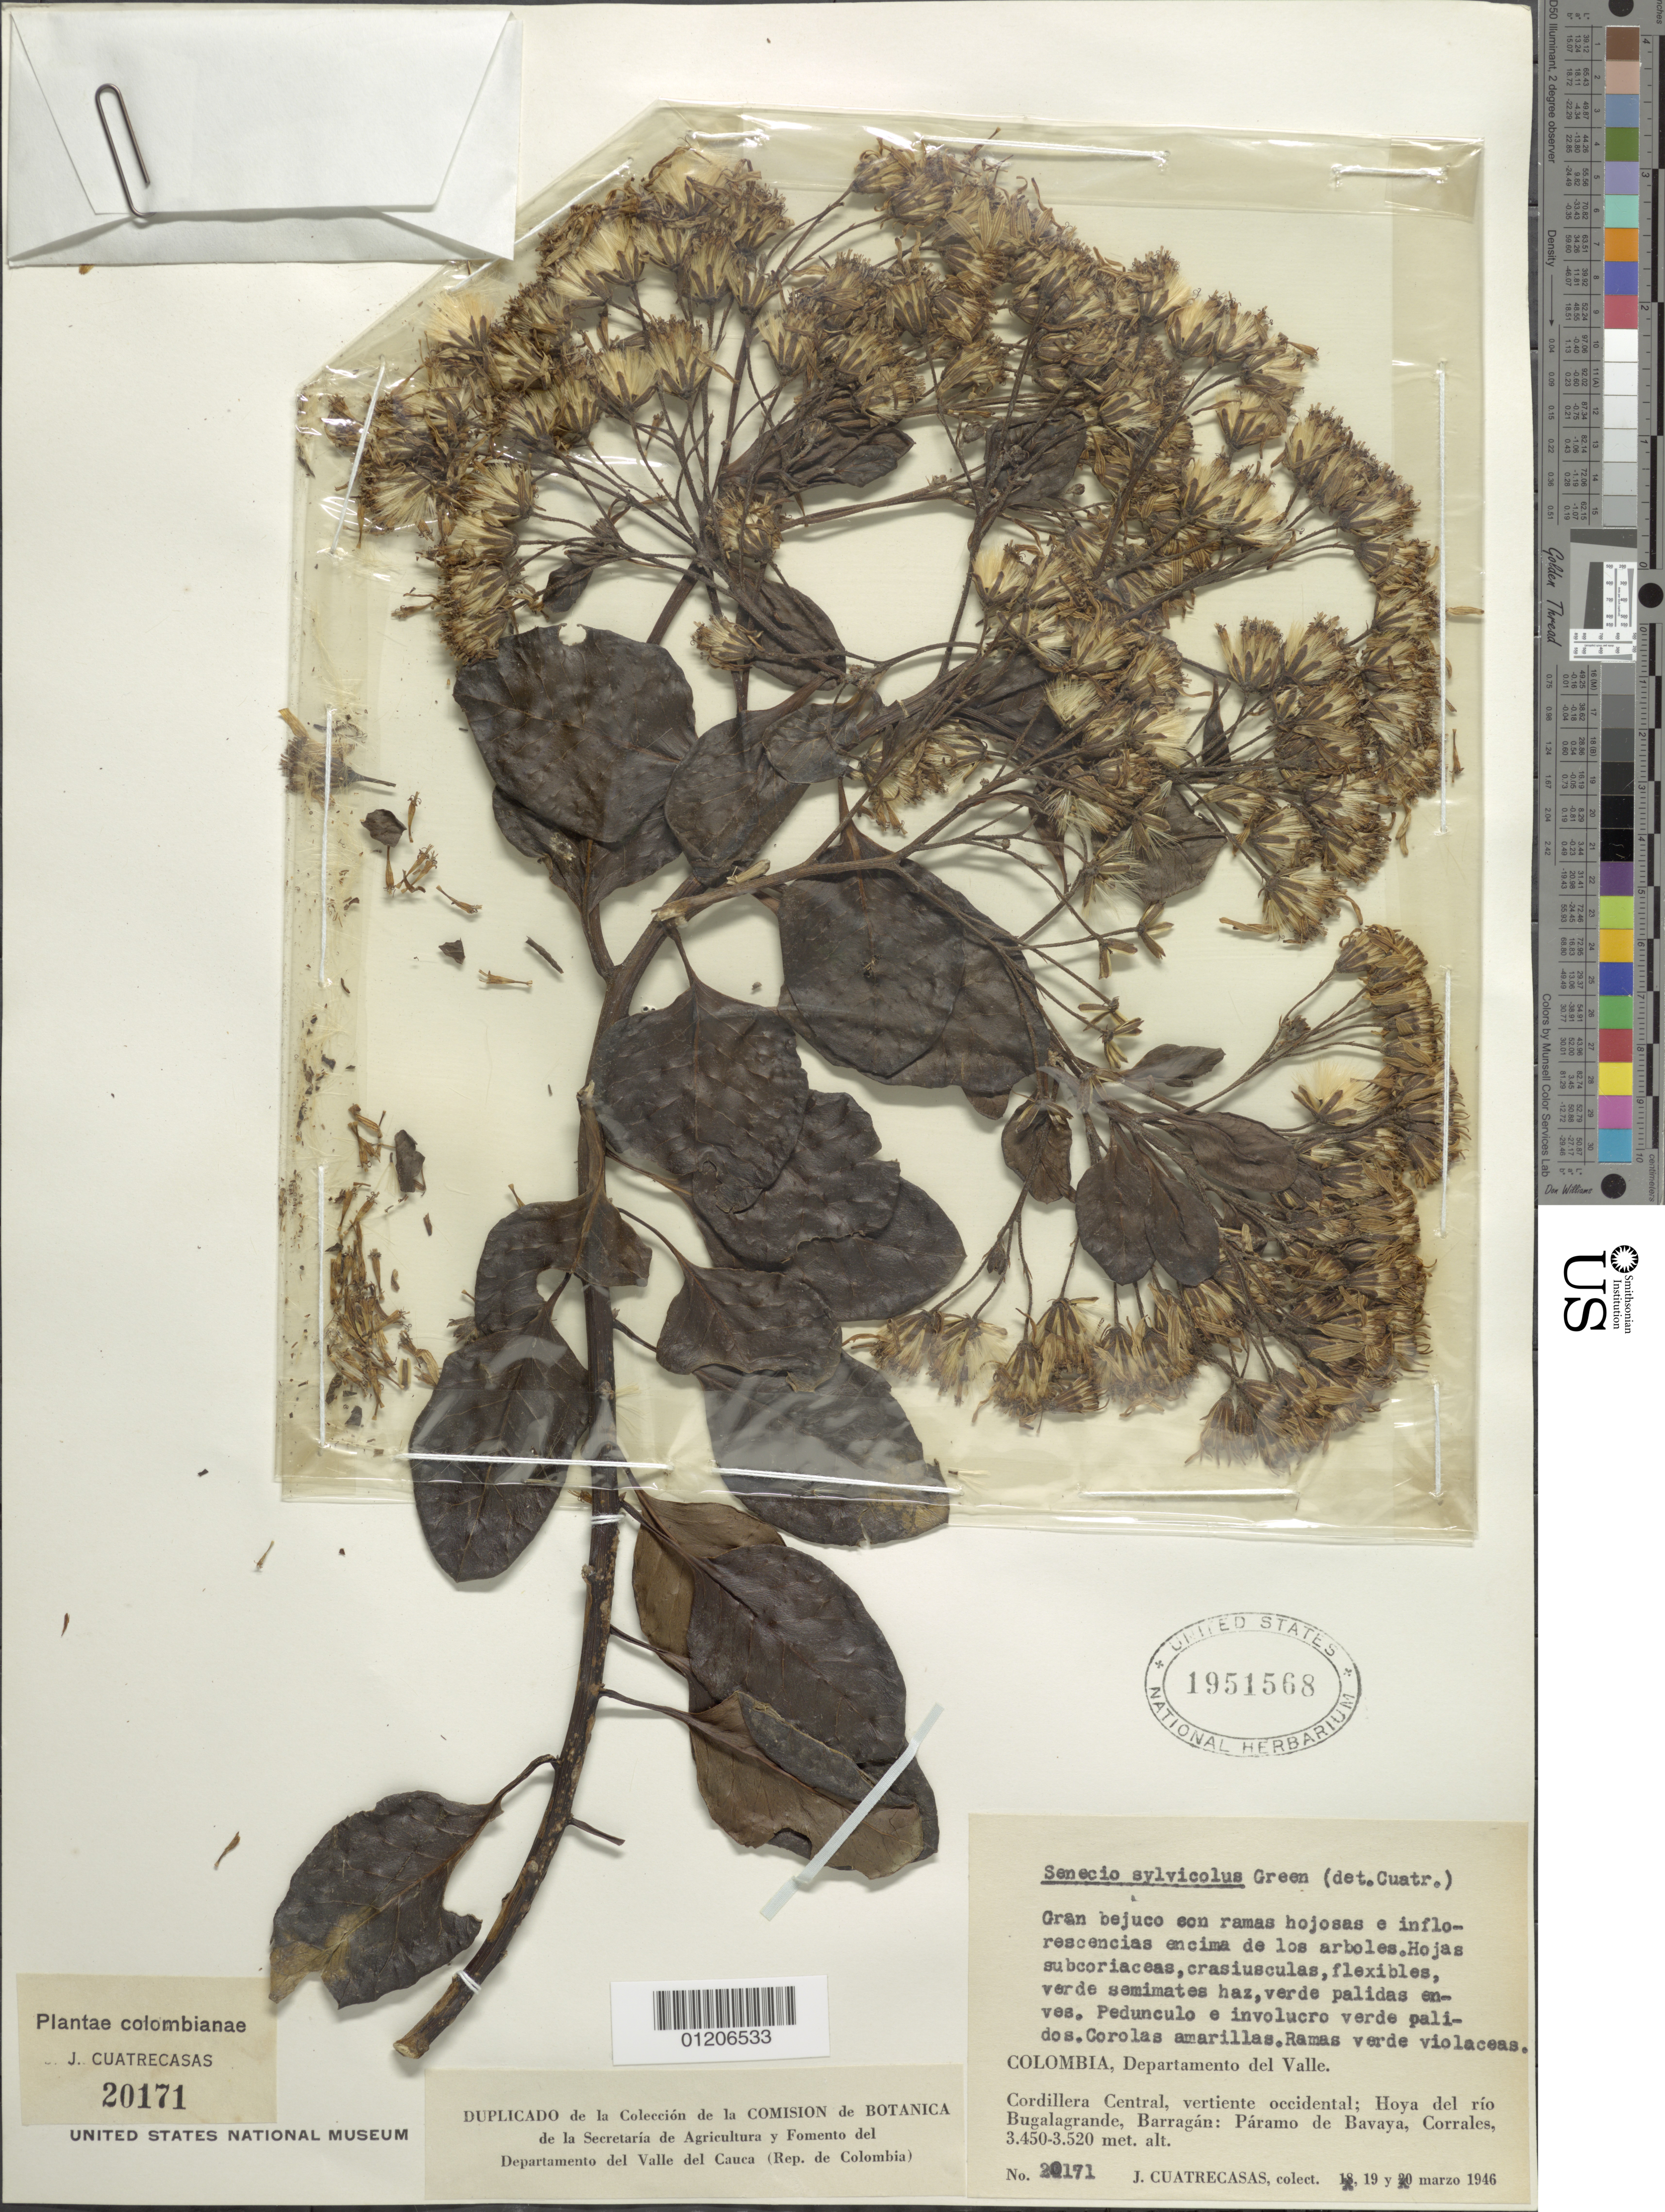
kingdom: Plantae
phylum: Tracheophyta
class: Magnoliopsida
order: Asterales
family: Asteraceae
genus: Pentacalia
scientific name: Pentacalia sylvicola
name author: (Greenm.) Cuatrec.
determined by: Cuatrecasas, J.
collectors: J. Cuatrecasas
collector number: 20171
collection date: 1946-03-19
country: Colombia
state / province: Valle del Cauca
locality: Cordillera Central, vertiente occidental; Hoya del río Bugalagrande, Brarragán: Páramo de Bavaya, Corrales.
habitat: Páramo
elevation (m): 3450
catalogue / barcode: US 1951568